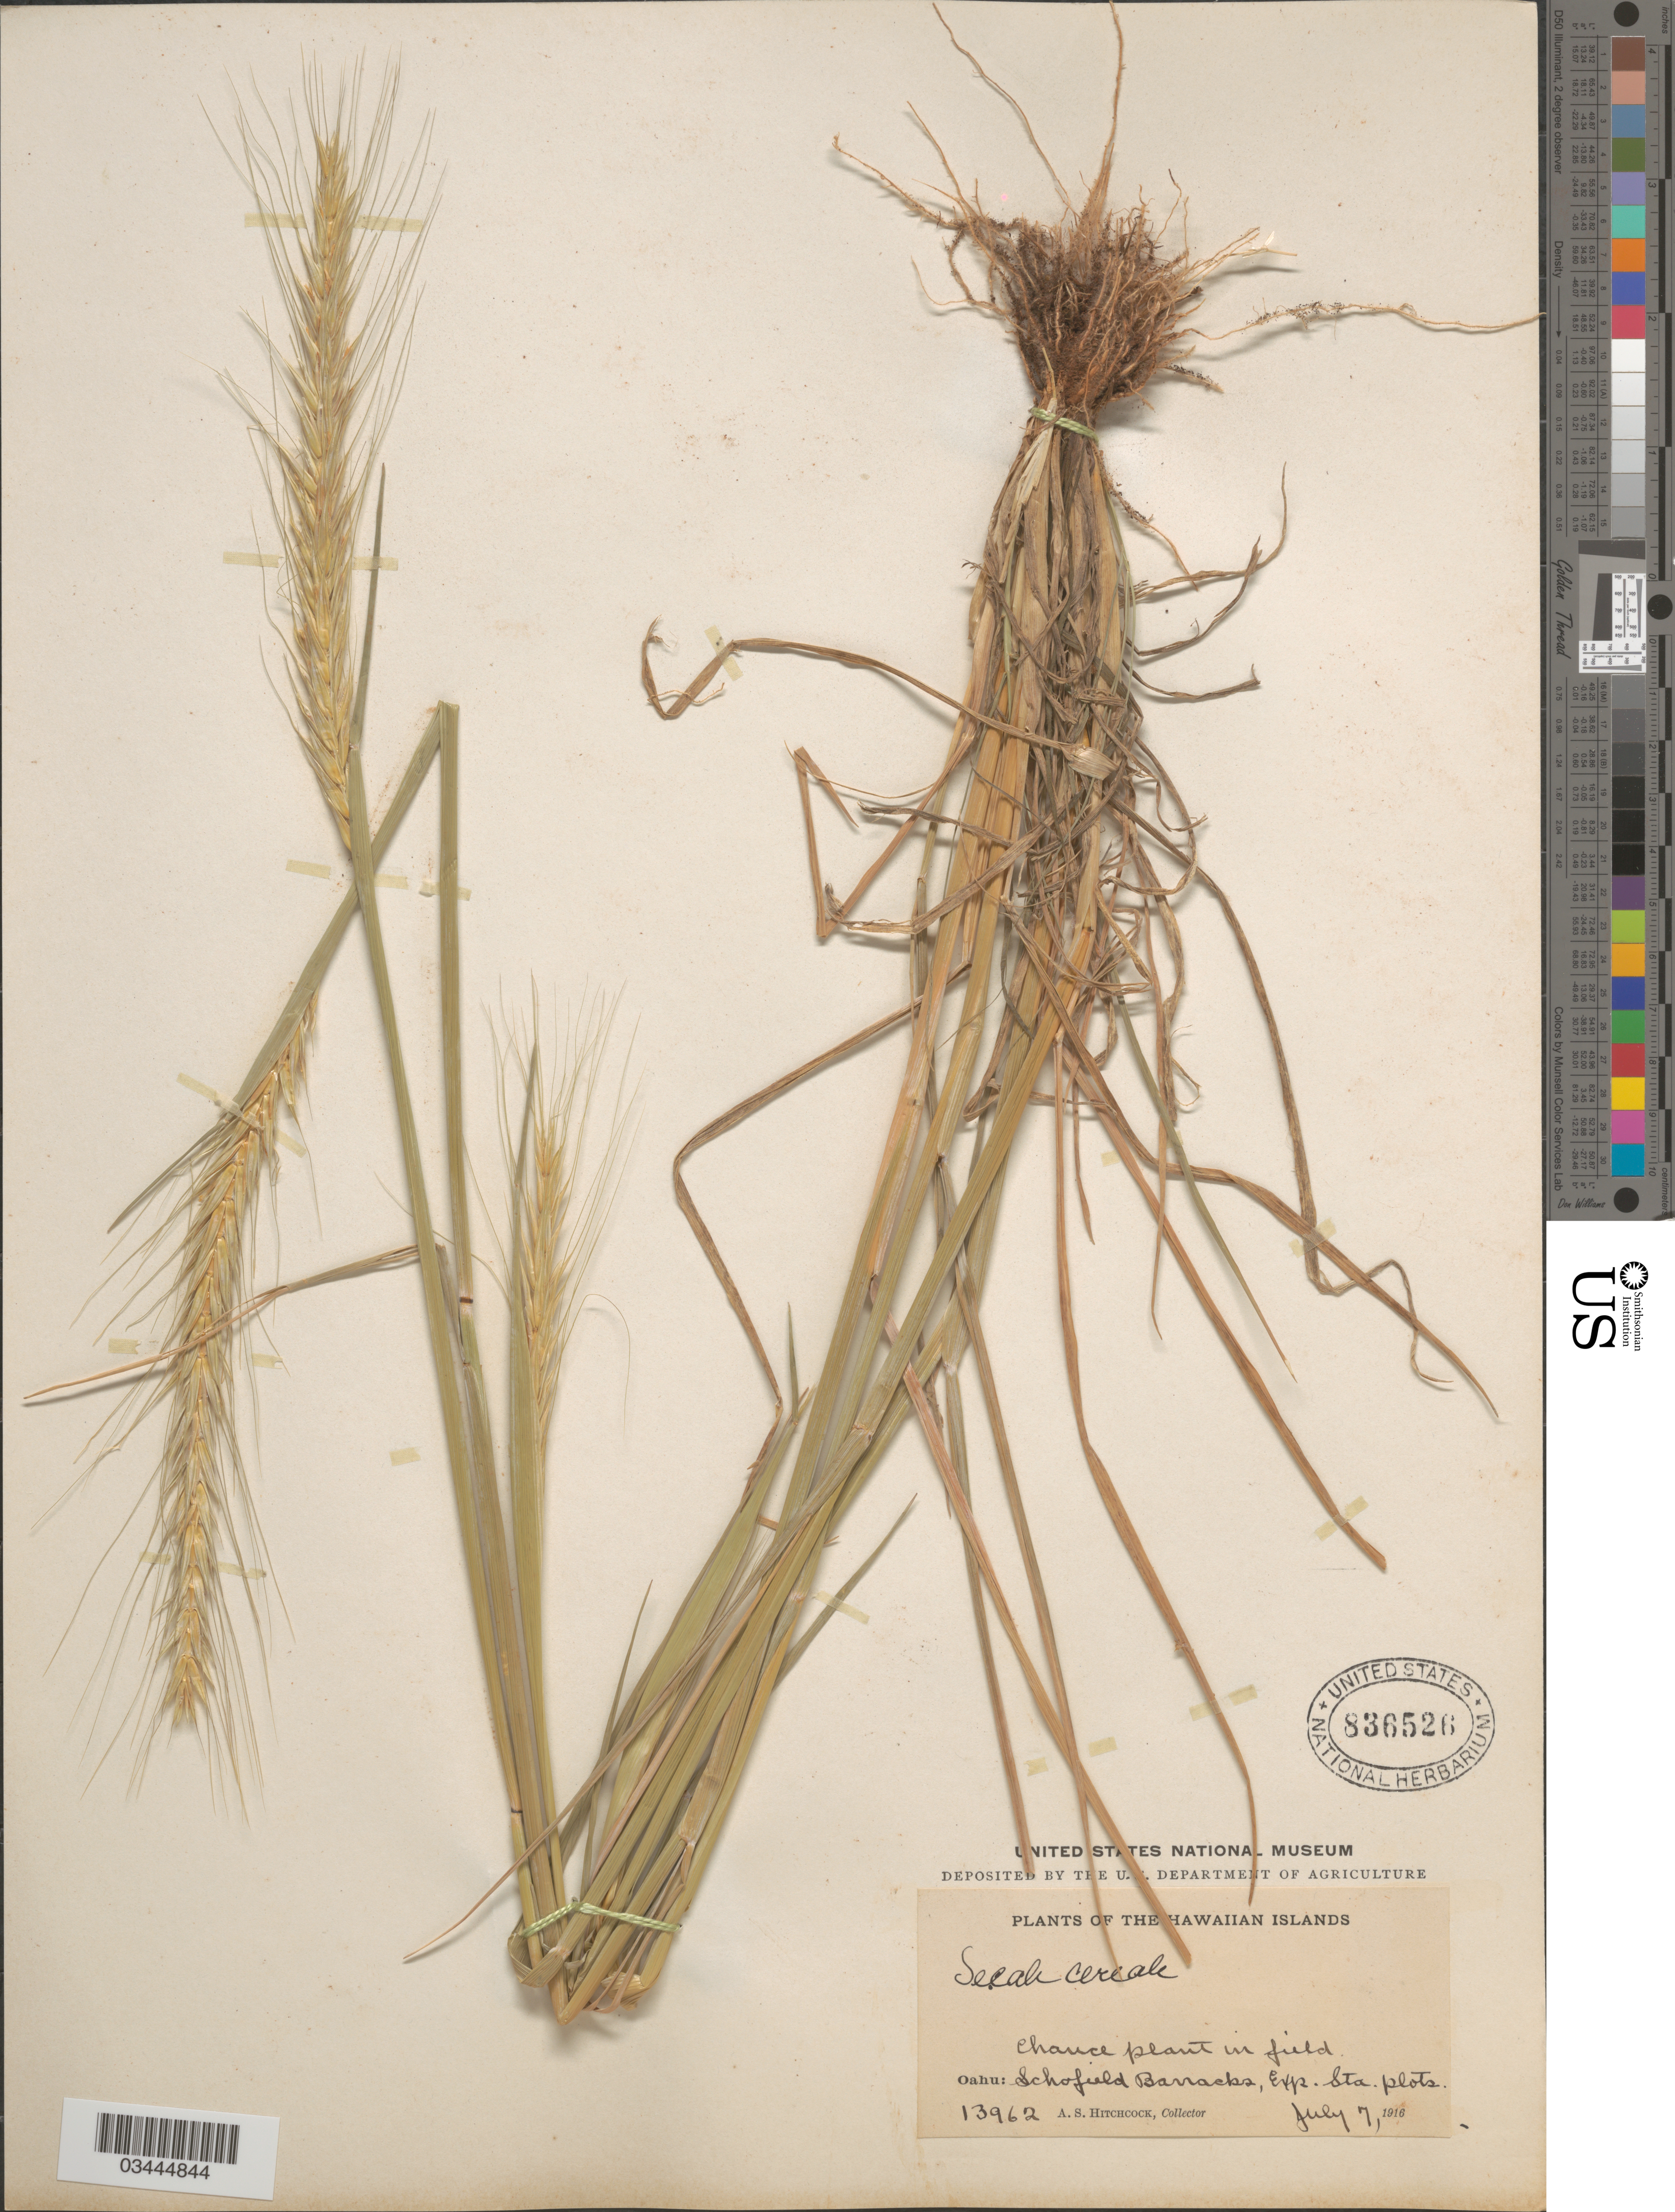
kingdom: Plantae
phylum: Tracheophyta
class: Liliopsida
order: Poales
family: Poaceae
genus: Secale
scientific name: Secale cereale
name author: L.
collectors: A. S. Hitchcock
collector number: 13962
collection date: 1916-07-07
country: United States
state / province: Hawaii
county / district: Honolulu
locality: The Hawaiian Islands. Oahu: Schofield Barracks, Exp. Sta. plots.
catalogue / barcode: US 836526